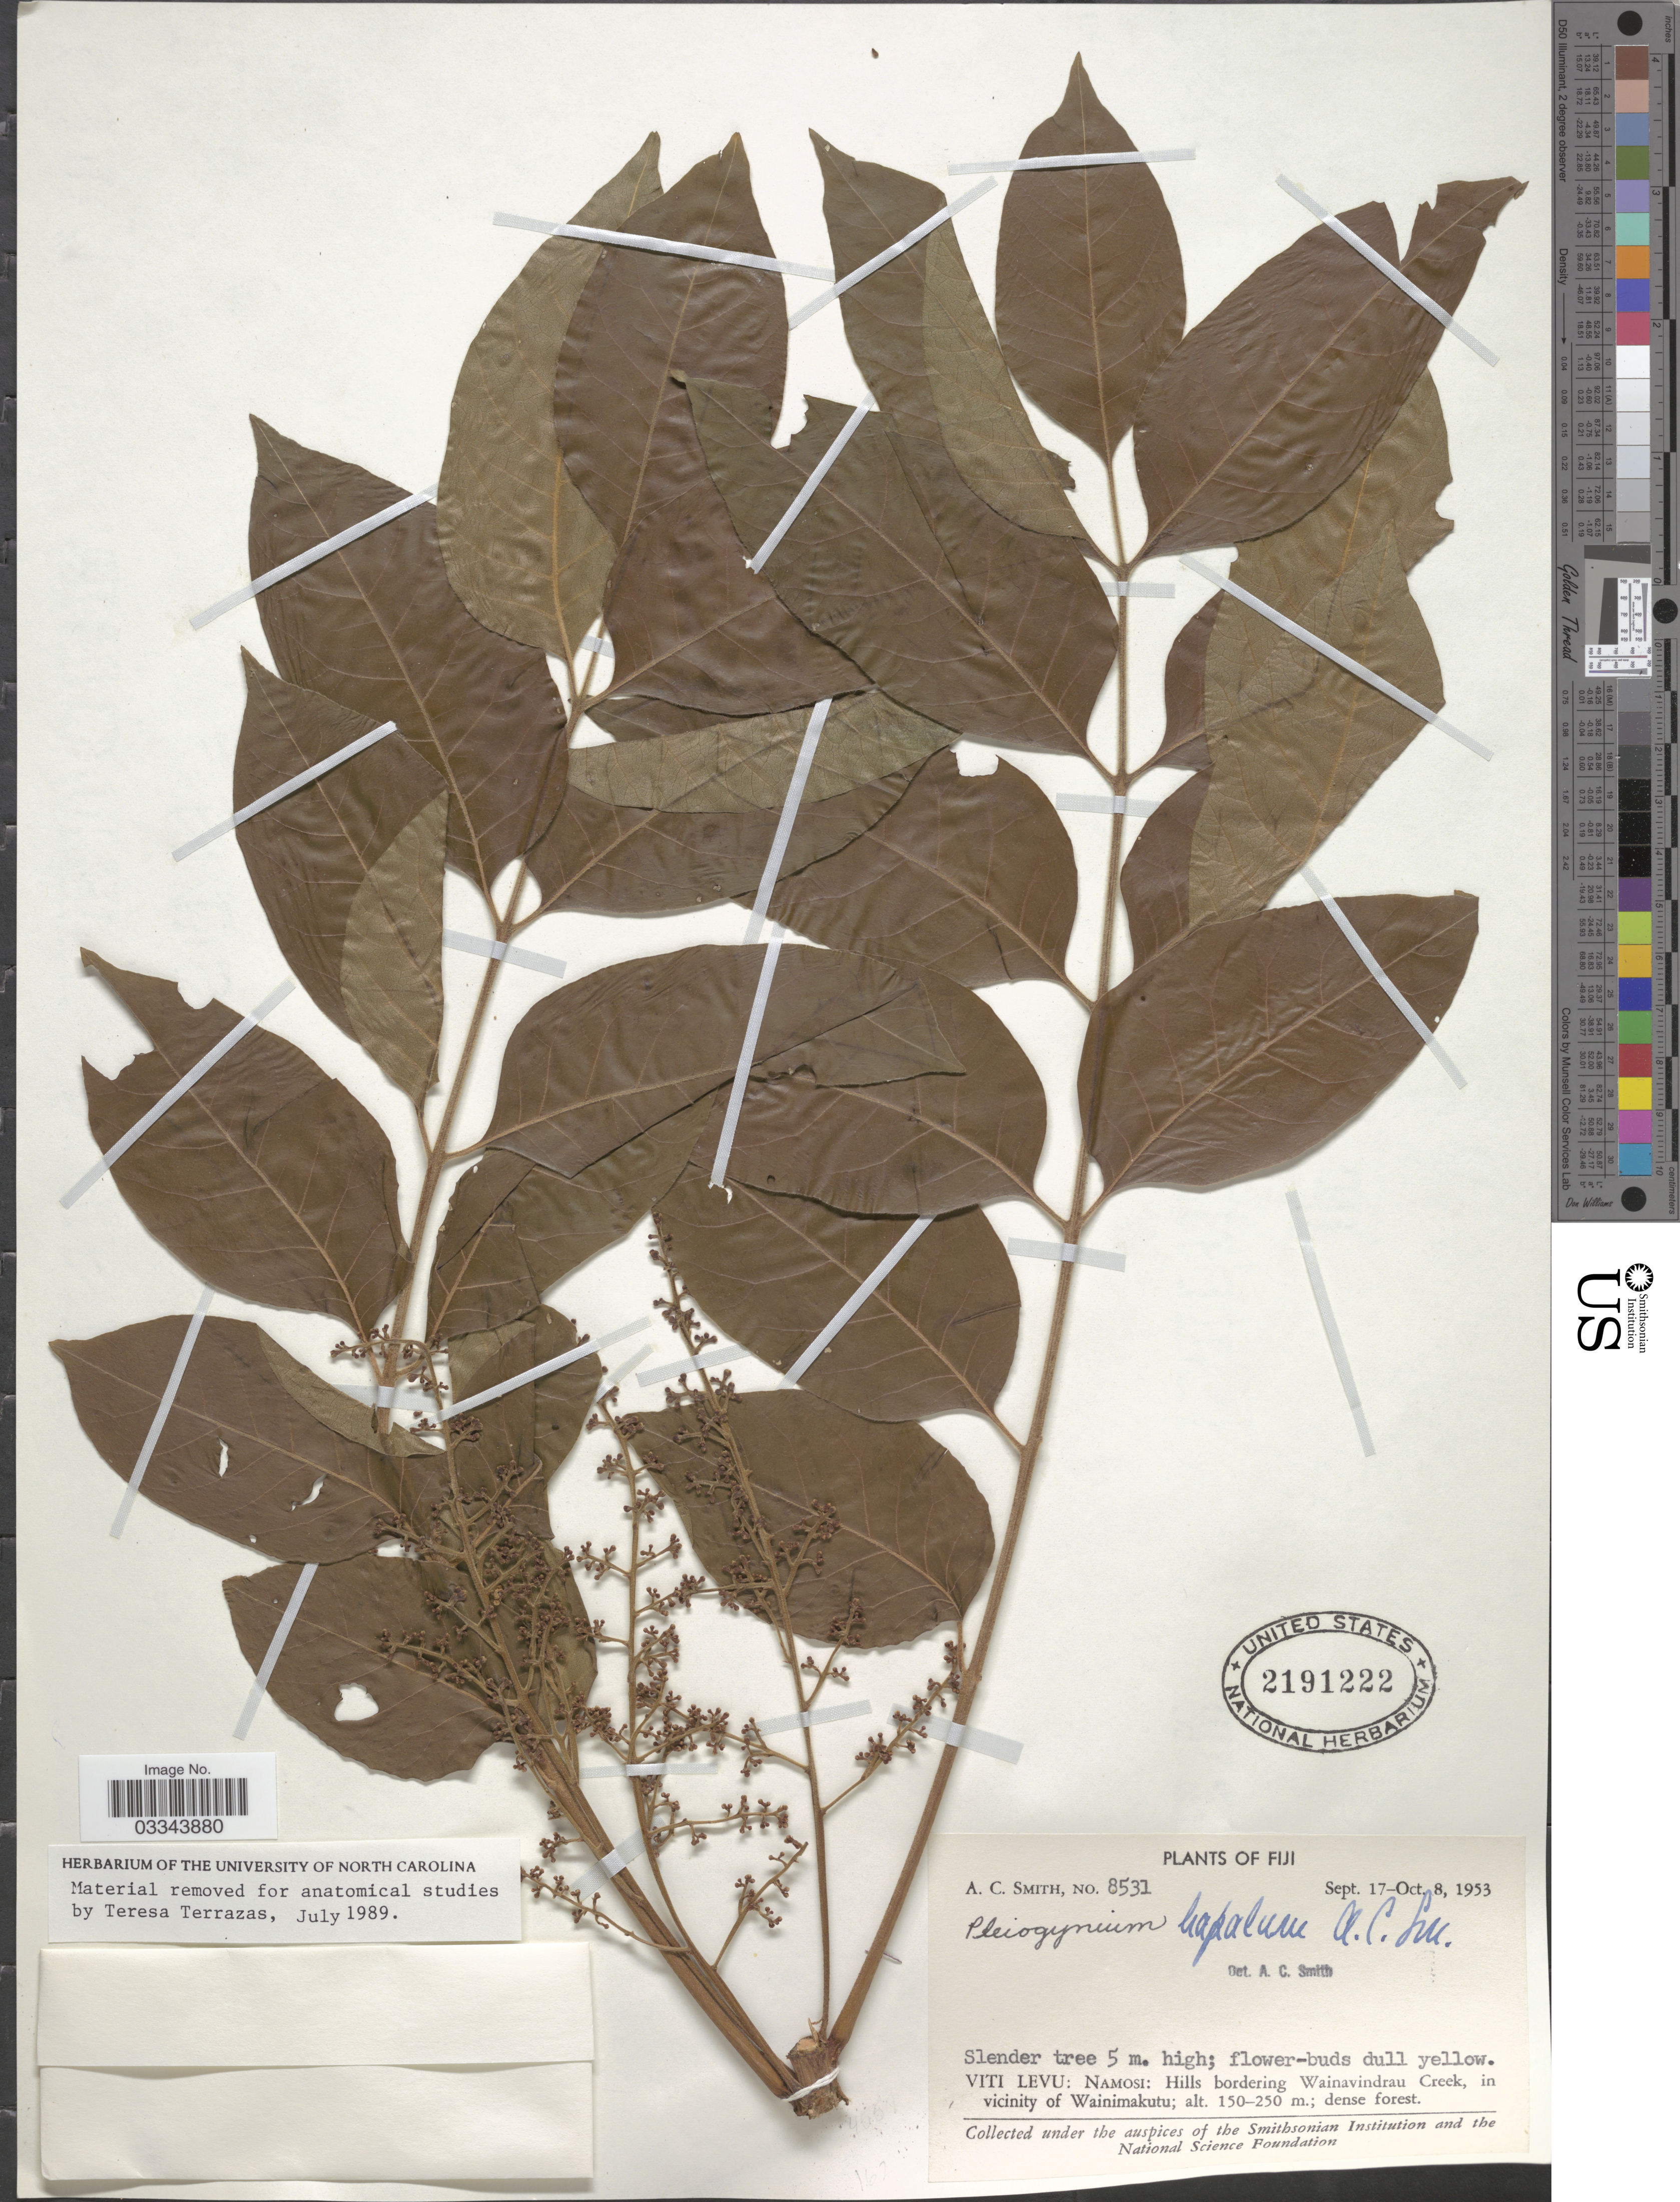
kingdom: Plantae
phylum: Tracheophyta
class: Magnoliopsida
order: Sapindales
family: Anacardiaceae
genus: Pleiogynium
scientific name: Pleiogynium hapalum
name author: A.C. Sm.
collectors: A. C. Smith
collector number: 8531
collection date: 1953-09-17/1953-10-08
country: Fiji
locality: Viti Levu: Namosi: Hills bordering Wainavindrau Creek, in vicinity of Wainimakutu.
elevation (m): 150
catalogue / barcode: US 2191222